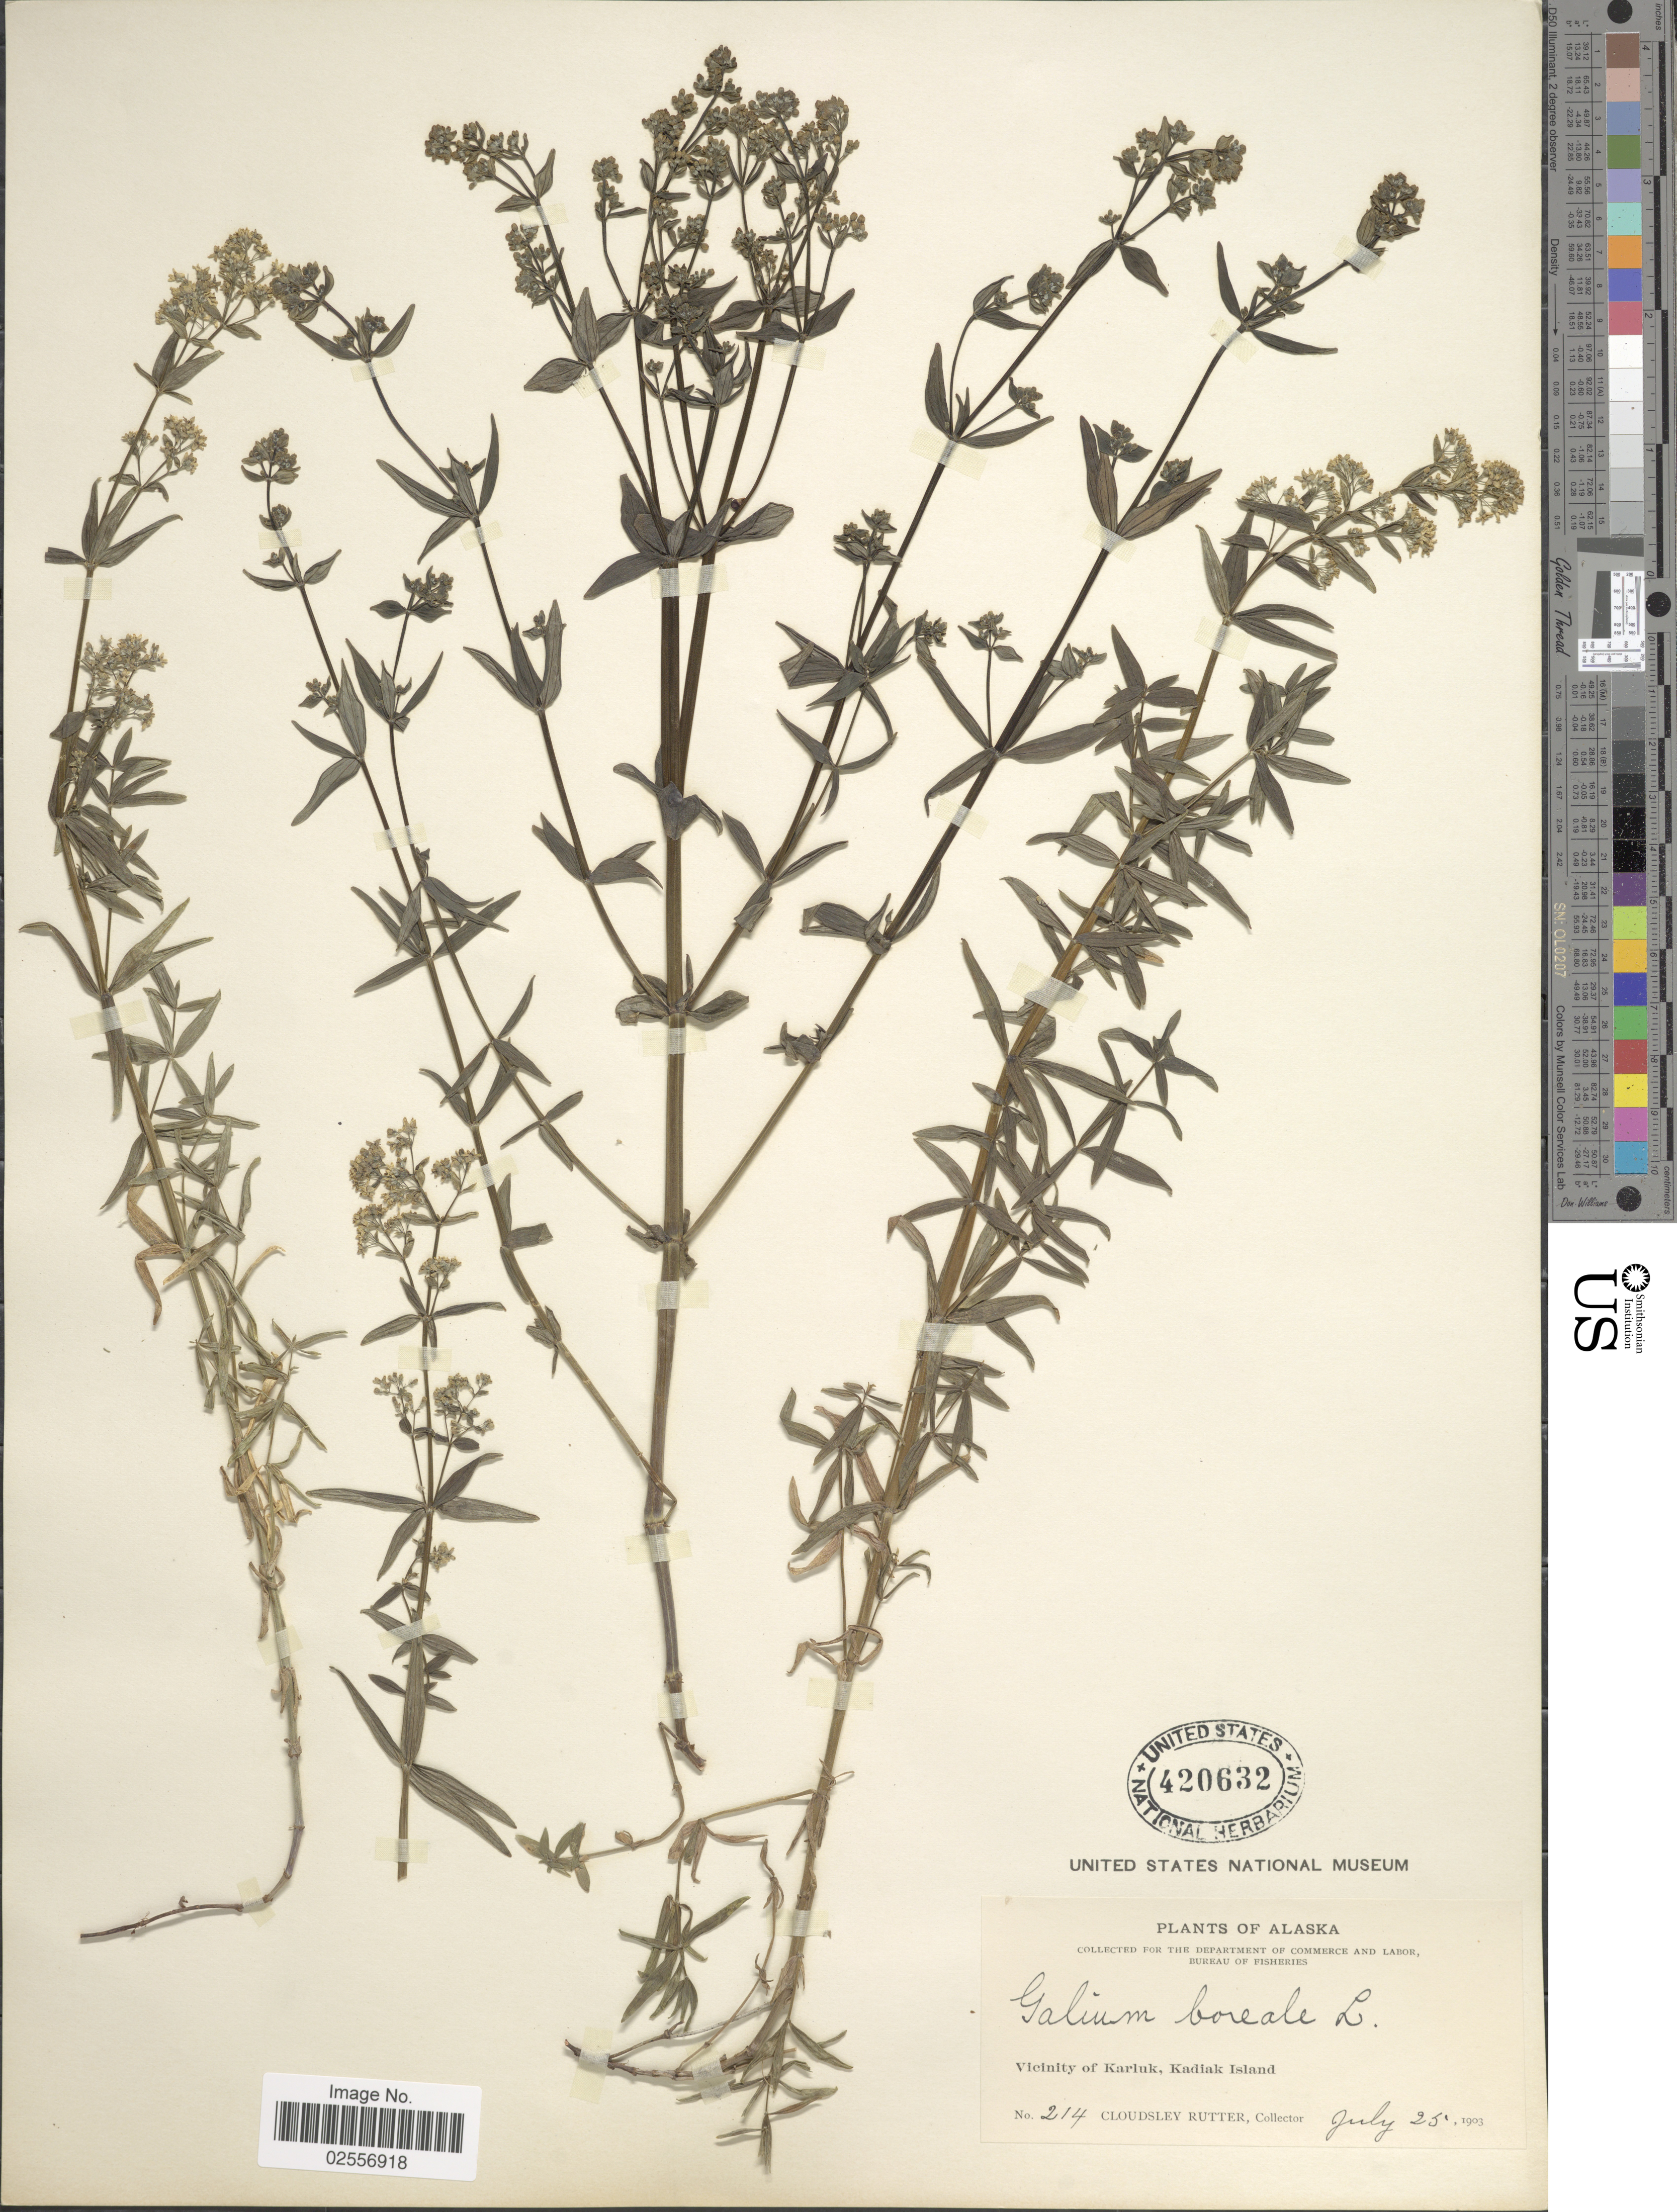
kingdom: Plantae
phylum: Tracheophyta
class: Magnoliopsida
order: Gentianales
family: Rubiaceae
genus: Galium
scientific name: Galium boreale L.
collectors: C. Rutter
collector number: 214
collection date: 1903-07-25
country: United States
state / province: Alaska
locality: Vicinity of Karluk, Kadiak Island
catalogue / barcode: US 420632